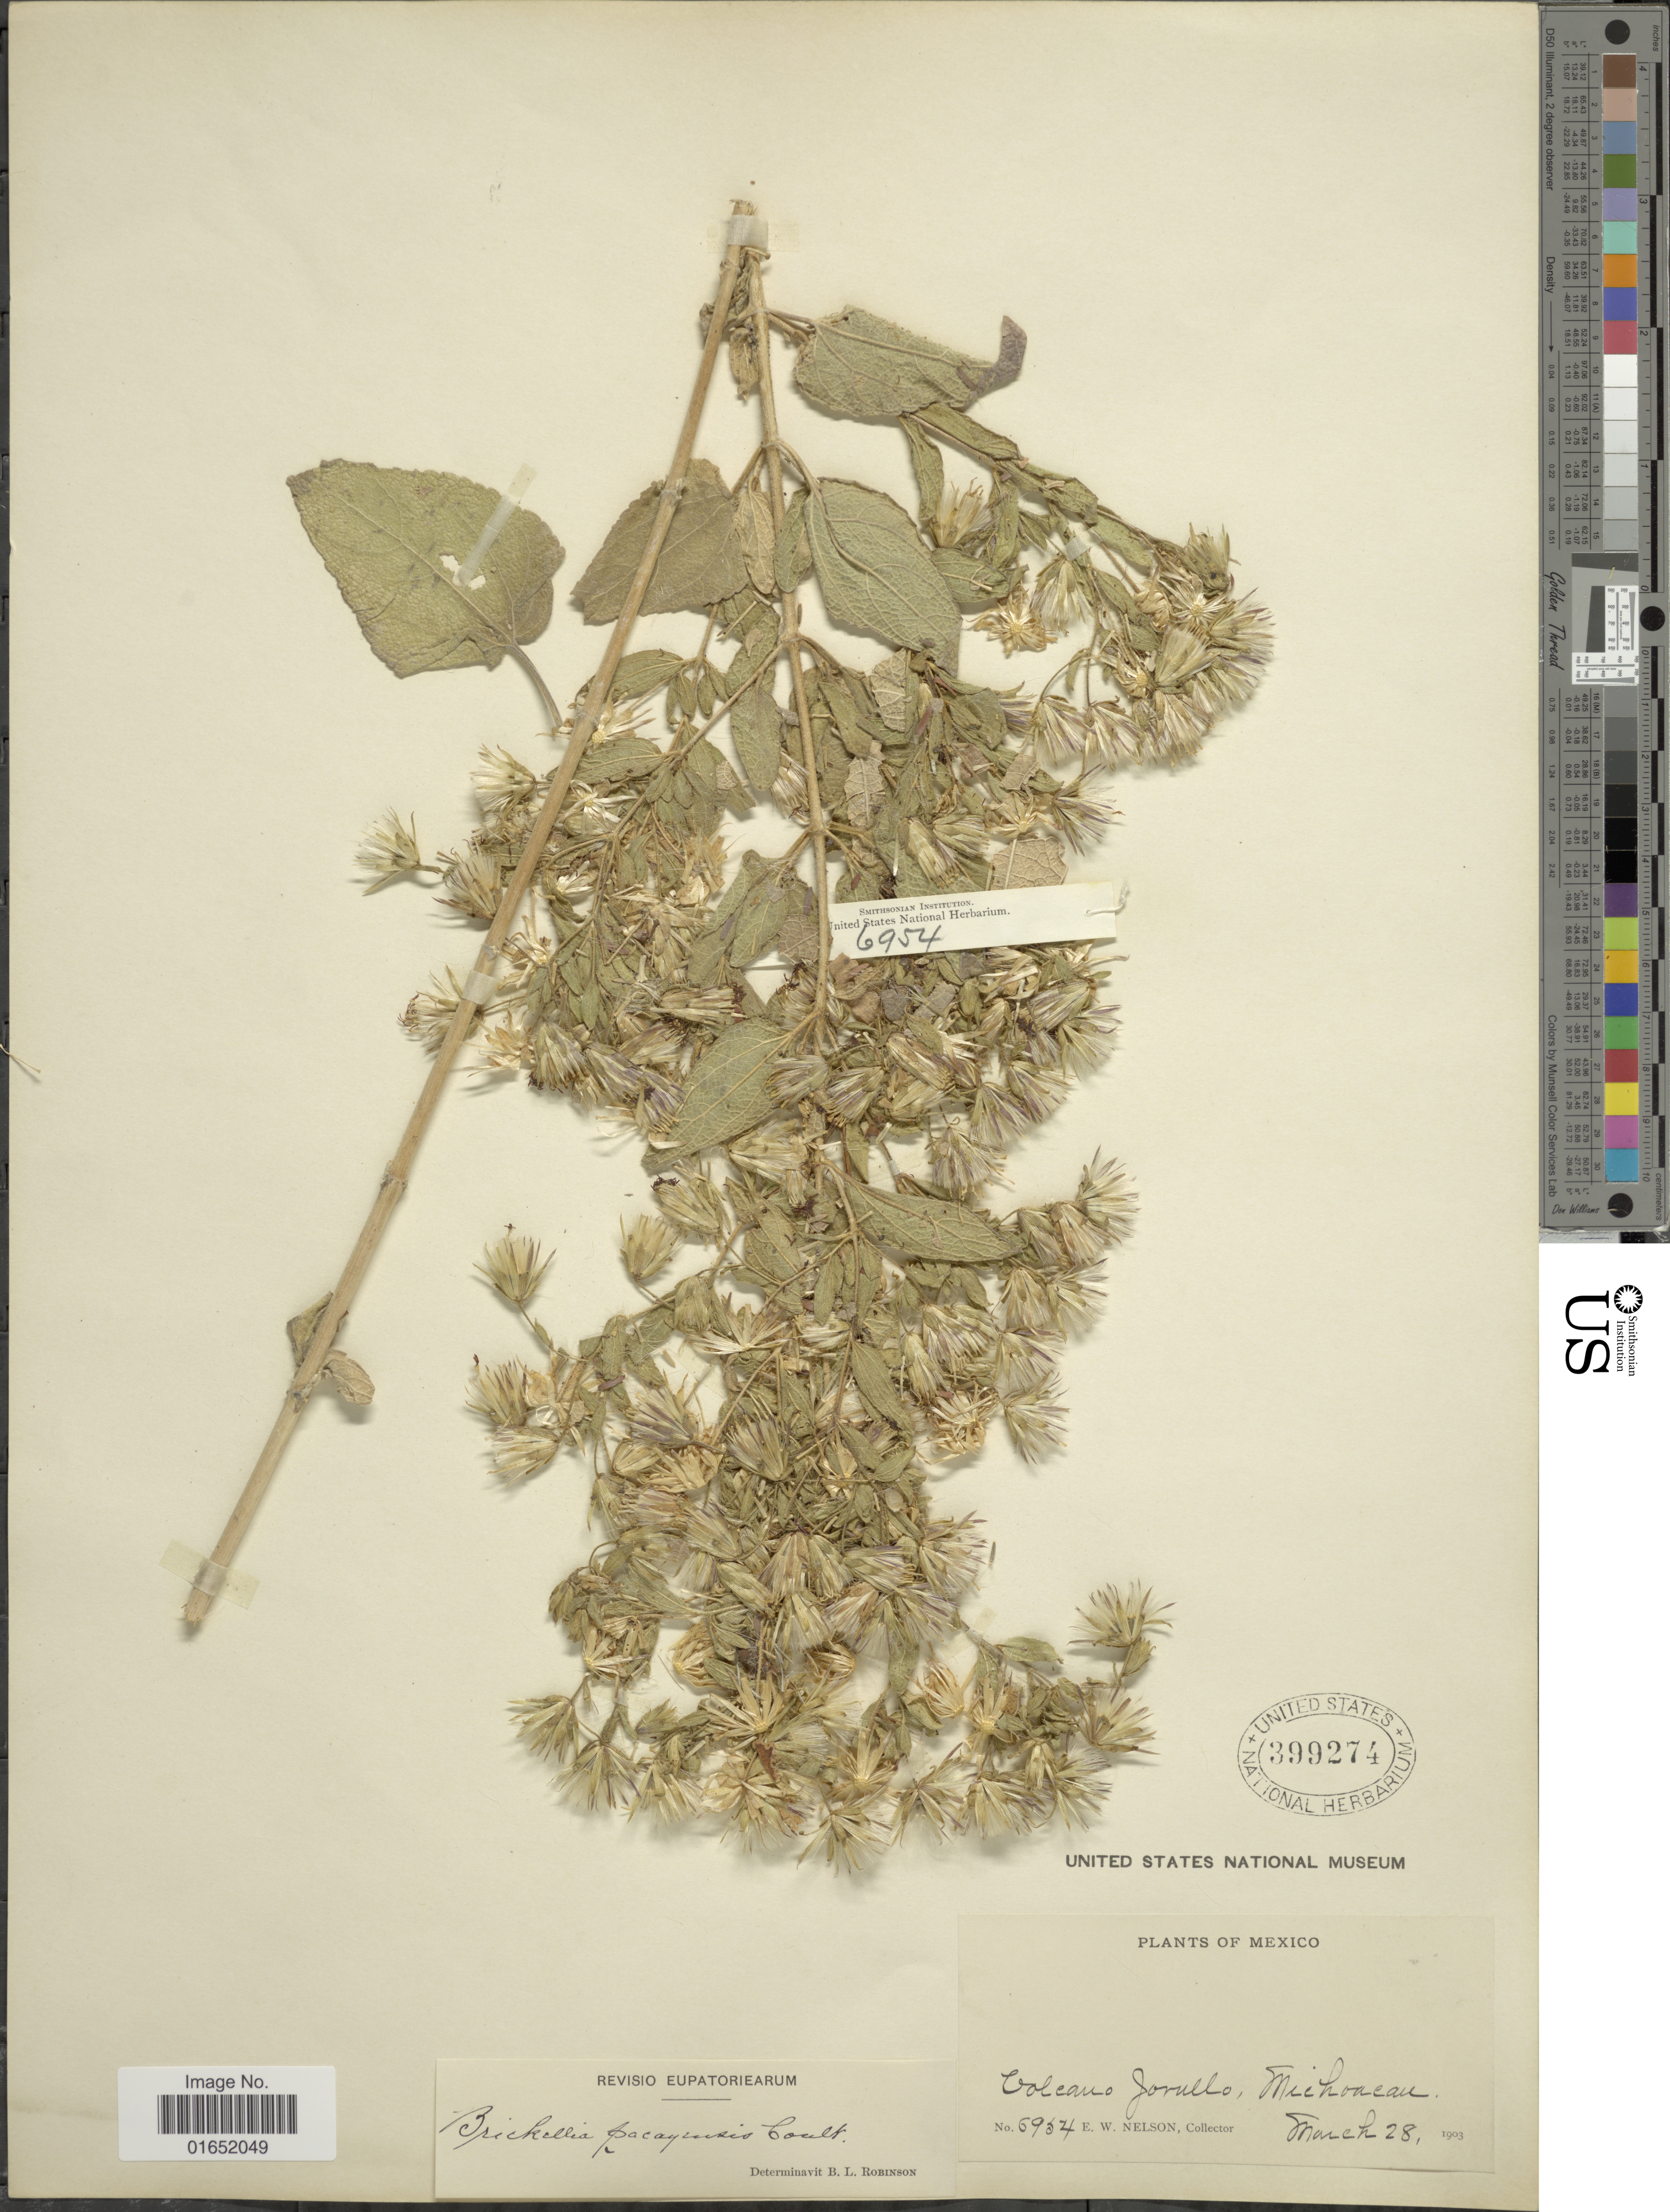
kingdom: Plantae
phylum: Tracheophyta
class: Magnoliopsida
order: Asterales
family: Asteraceae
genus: Brickellia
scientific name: Brickellia pacayensis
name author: J.M. Coult.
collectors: E. W. Nelson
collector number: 6954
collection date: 1903-03-28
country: Mexico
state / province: Michoacán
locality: Volcano Jornello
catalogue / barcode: US 399274